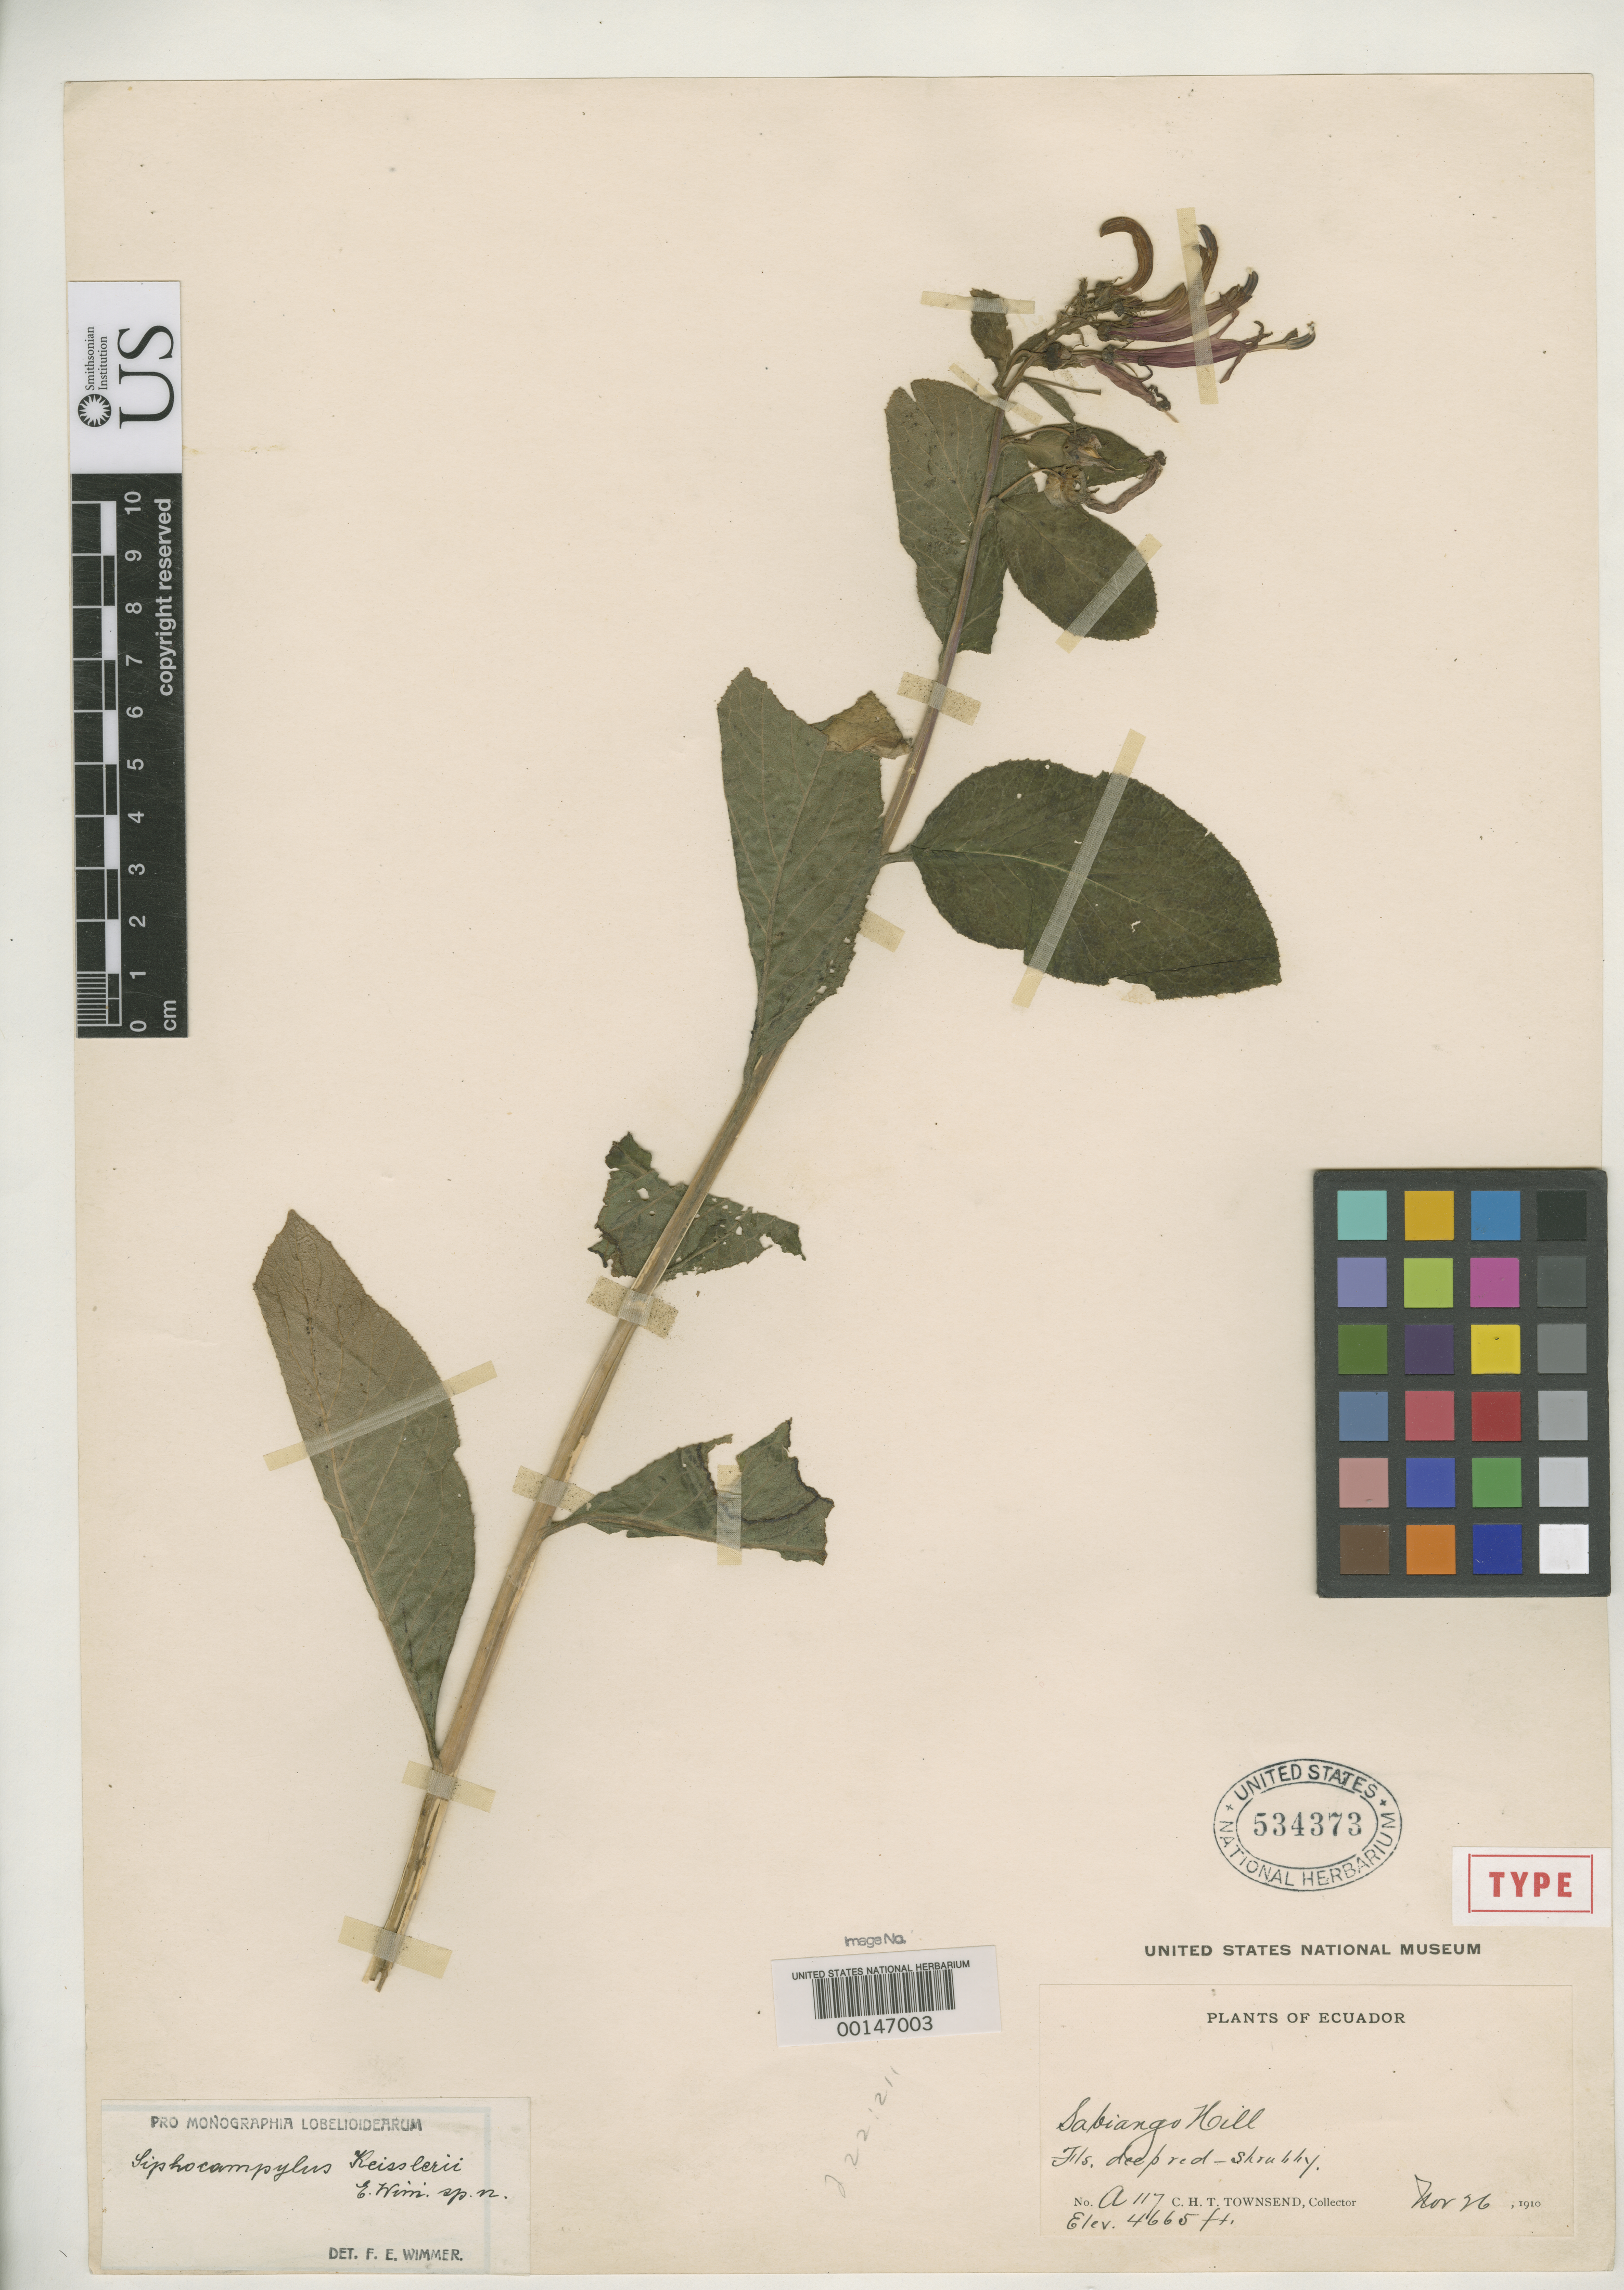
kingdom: Plantae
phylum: Tracheophyta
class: Magnoliopsida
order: Asterales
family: Campanulaceae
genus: Siphocampylus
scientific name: Siphocampylus keisslerii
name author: E. Wimm.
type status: Holotype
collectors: C. H. T. Townsend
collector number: A117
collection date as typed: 26 Nov 1910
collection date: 1910-11-26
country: Ecuador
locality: Sabiango Hill.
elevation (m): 1422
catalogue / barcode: US 534373